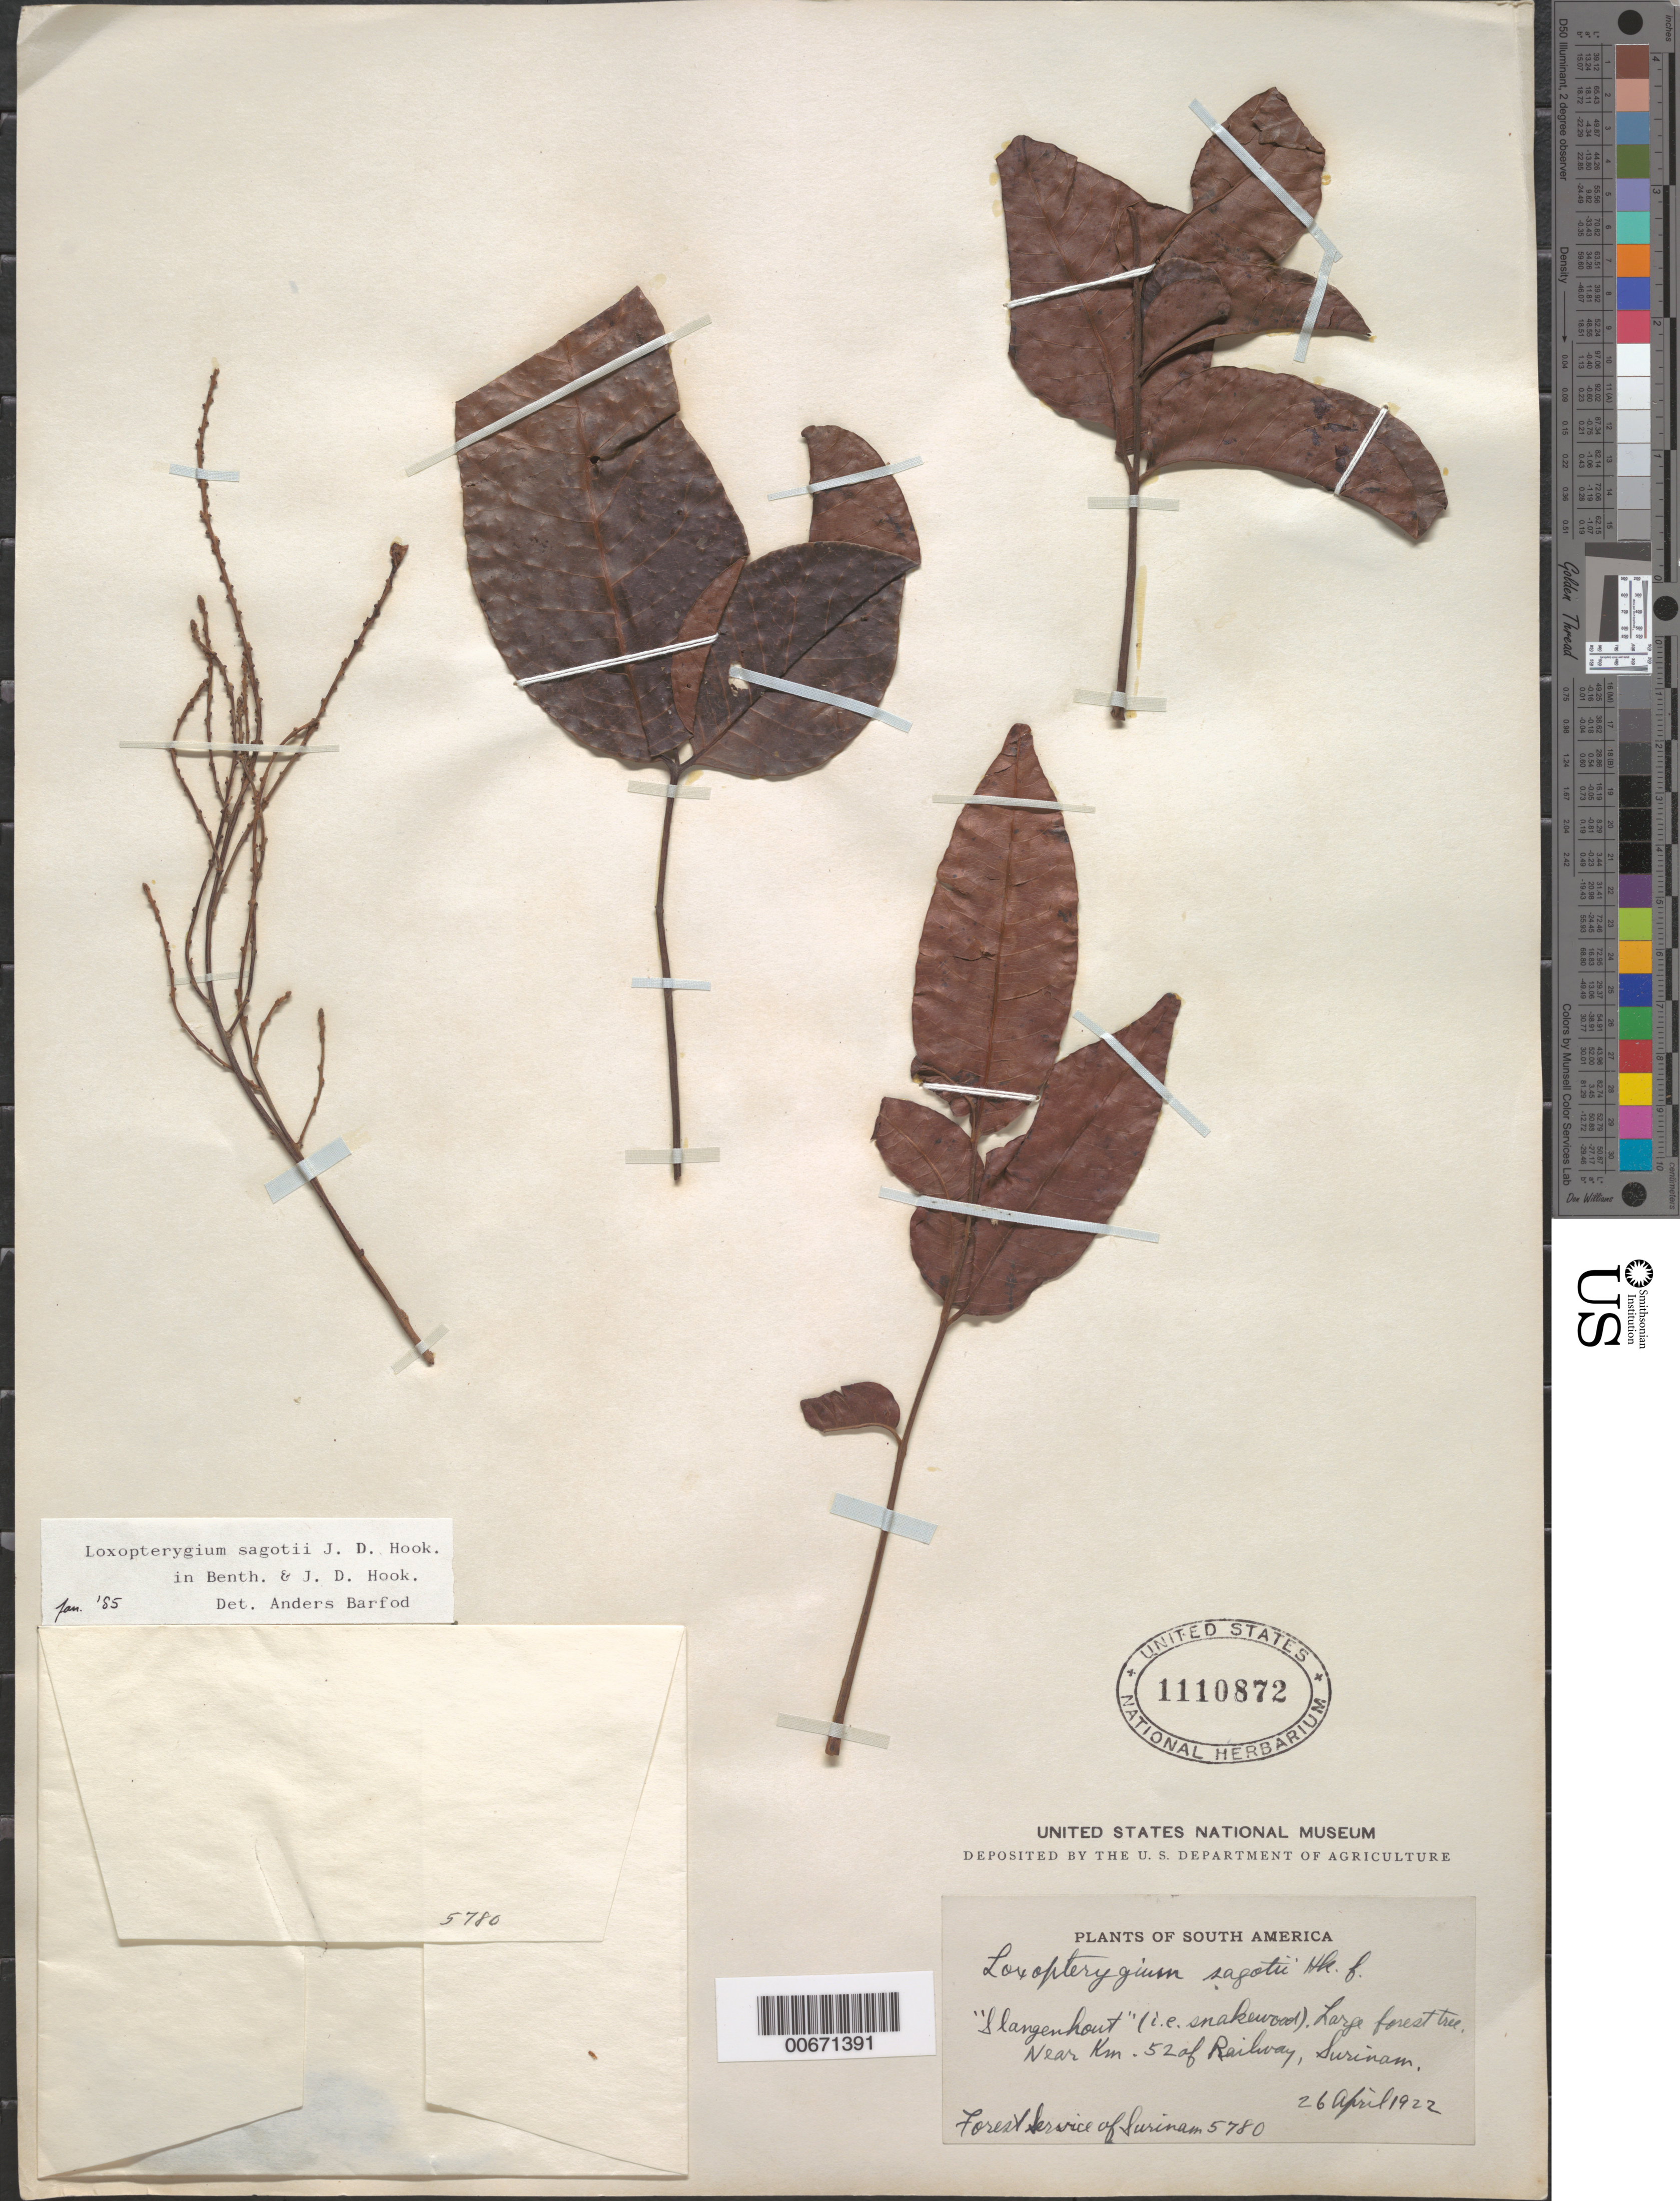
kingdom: Plantae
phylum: Tracheophyta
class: Magnoliopsida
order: Sapindales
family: Anacardiaceae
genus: Loxopterygium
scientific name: Loxopterygium sagotii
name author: Hook. f.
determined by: Barfod, Anders S.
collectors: Forestry Bureau-Surinam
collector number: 5780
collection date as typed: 26-Apr-22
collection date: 1922-04-26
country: Suriname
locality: Km 52 of railway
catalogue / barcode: US 1110872